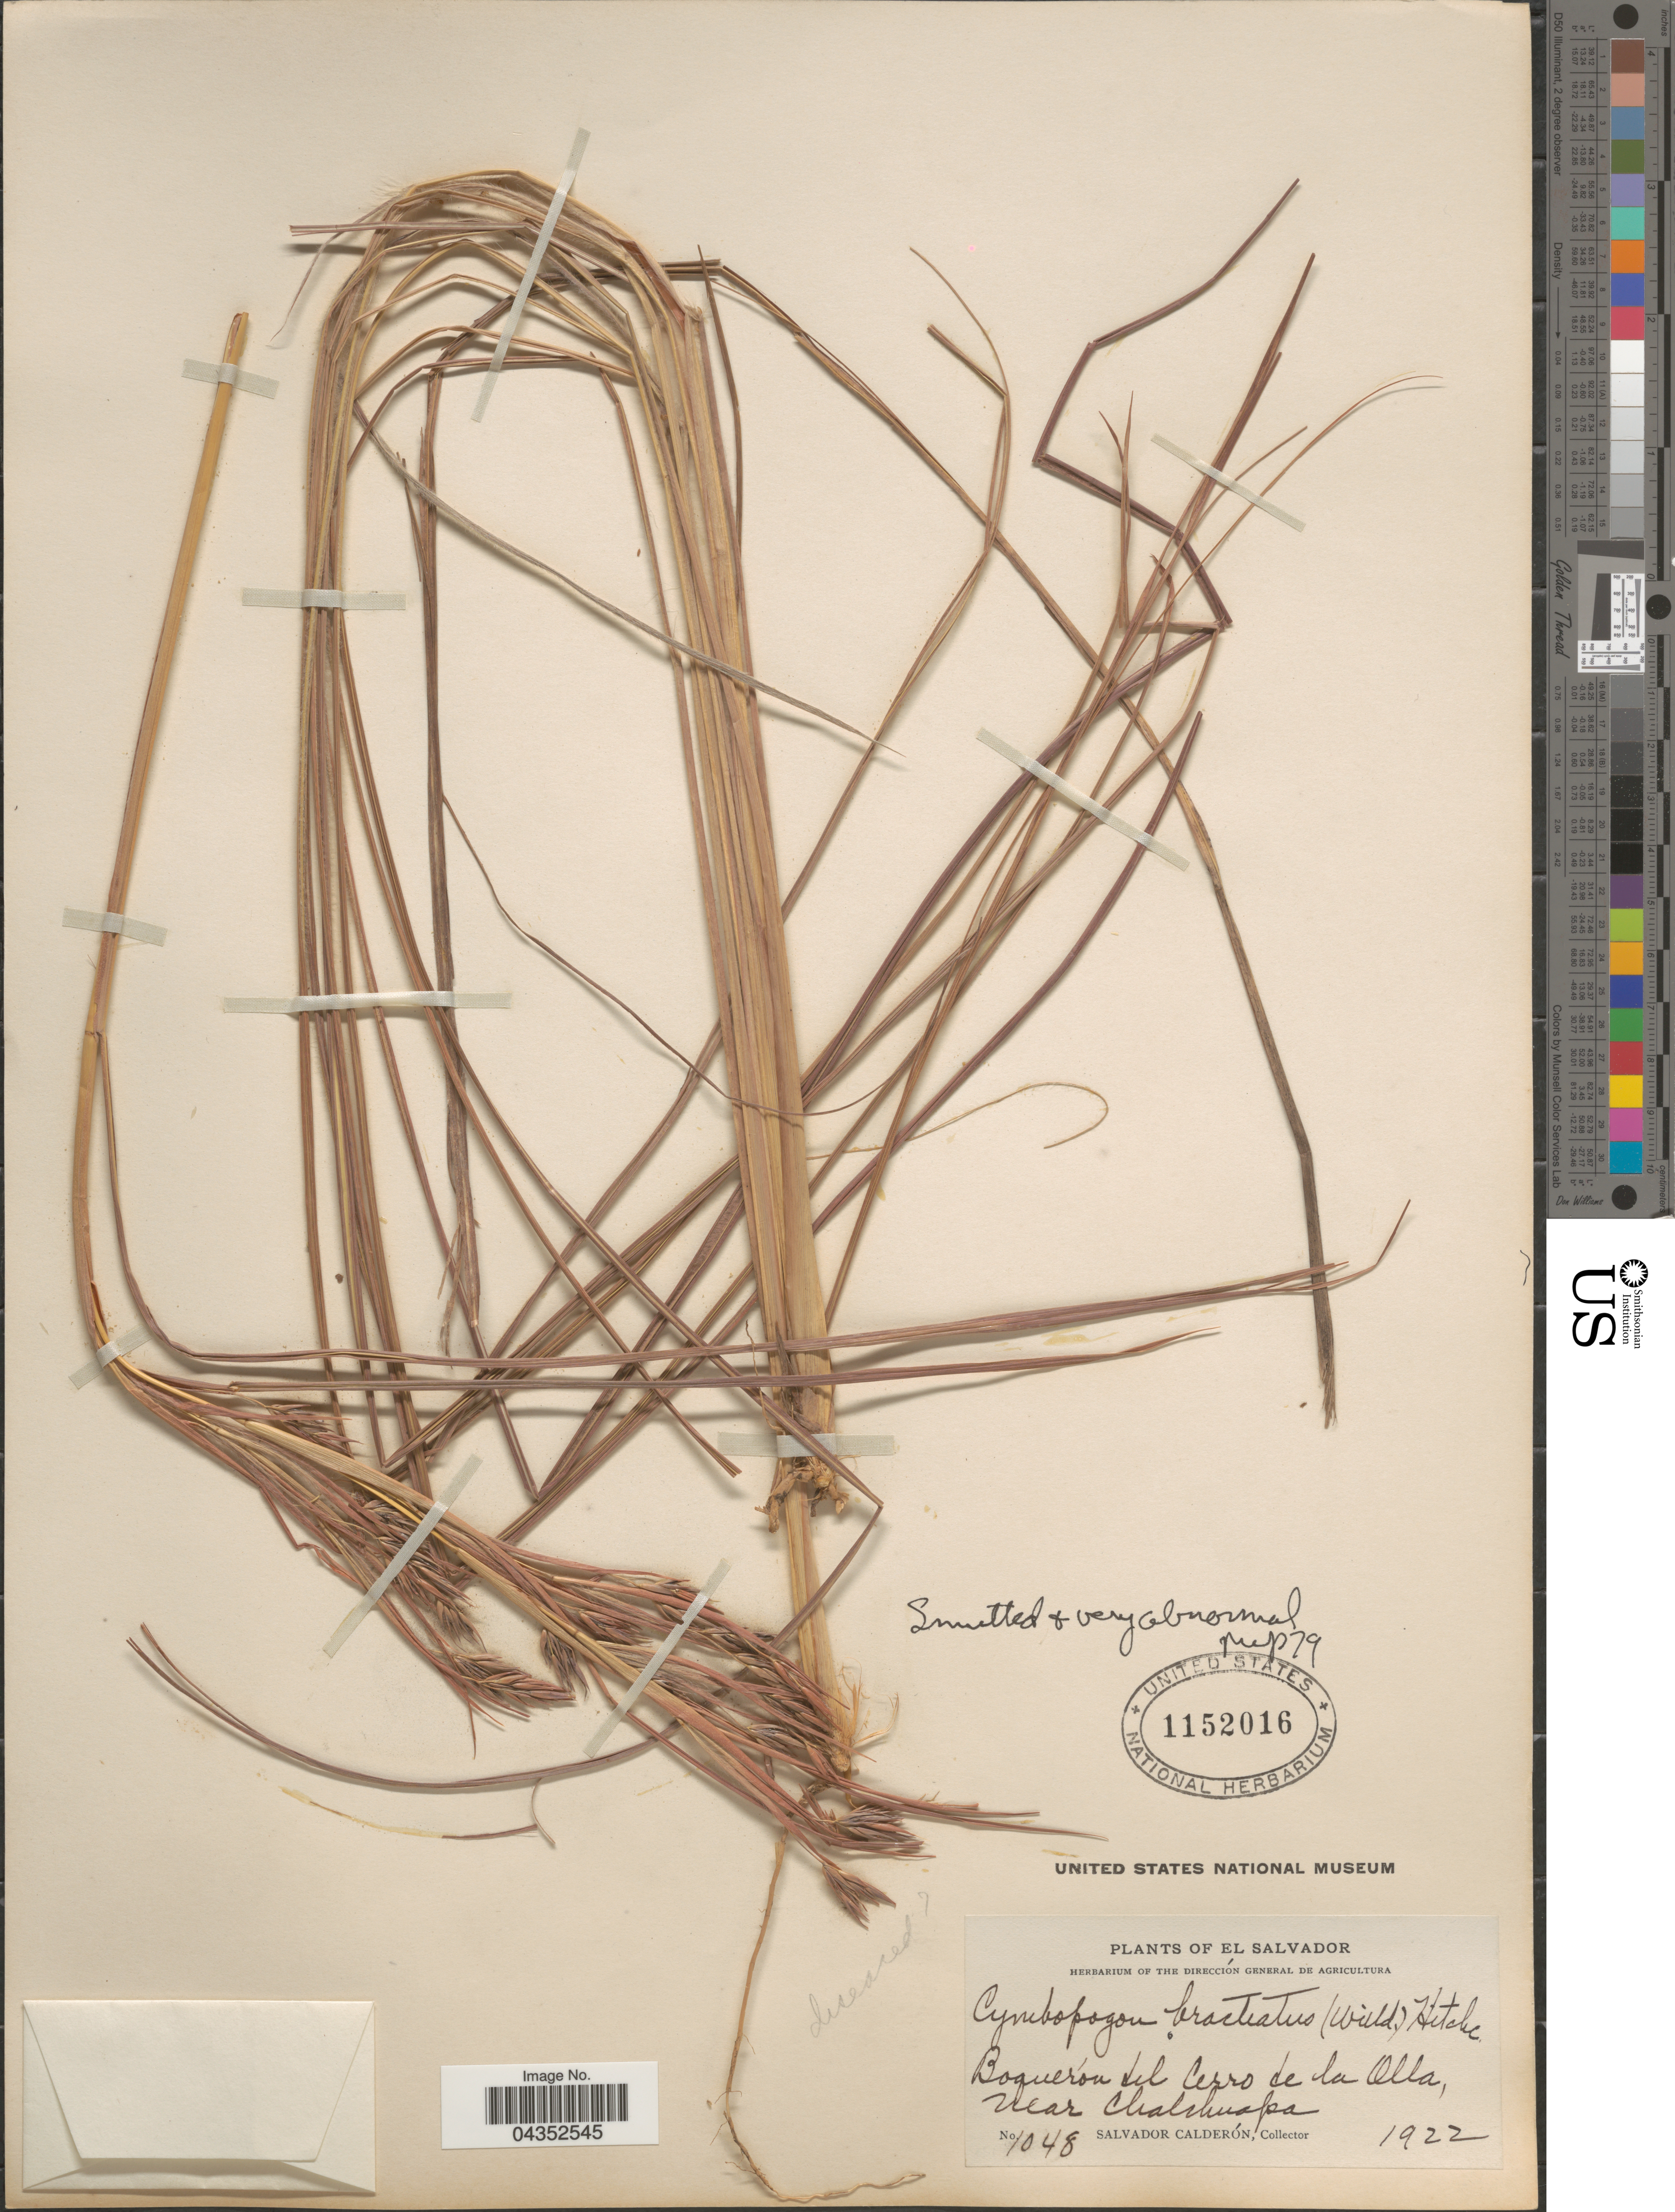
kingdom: Plantae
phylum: Tracheophyta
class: Liliopsida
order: Poales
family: Poaceae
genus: Hyparrhenia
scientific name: Hyparrhenia bracteata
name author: (Humb. & Bonpl.) Stapf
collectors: S. Calderón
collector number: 1048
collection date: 1922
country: El Salvador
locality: Boquerón del Cerro de la Olla, near Chalchuapa.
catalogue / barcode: US 1152016